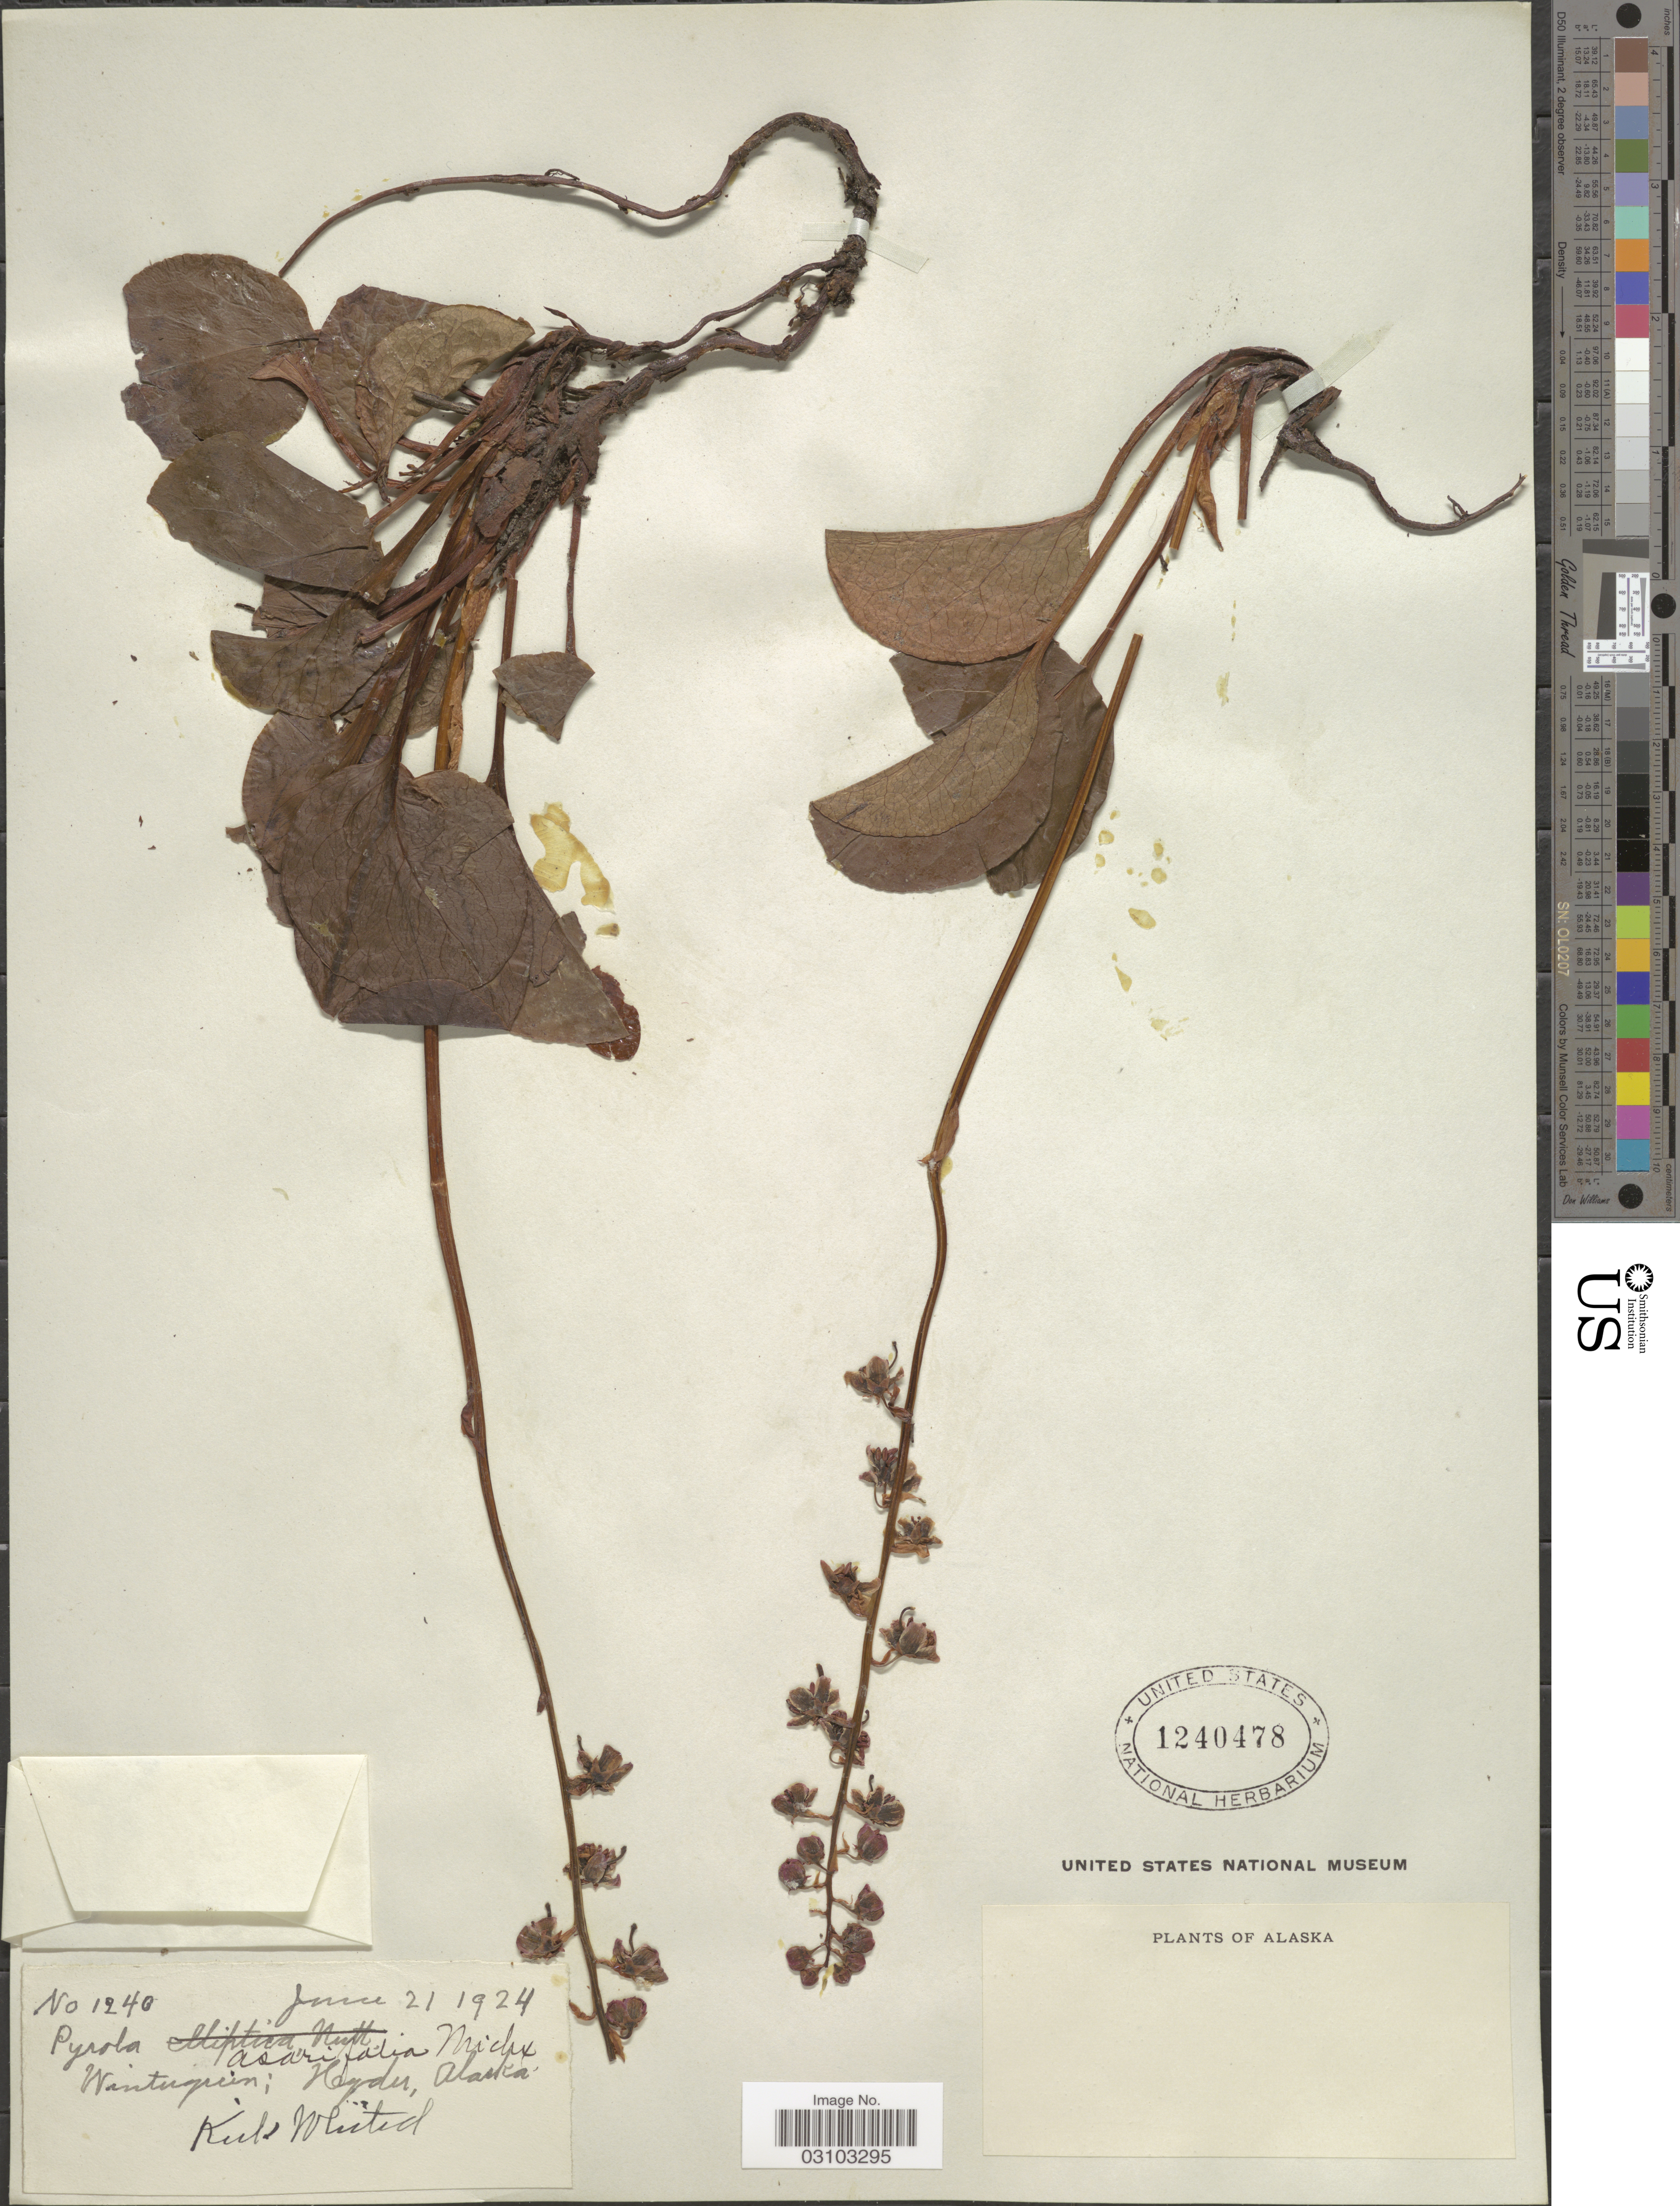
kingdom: Plantae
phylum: Tracheophyta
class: Magnoliopsida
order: Ericales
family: Ericaceae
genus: Pyrola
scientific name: Pyrola asarifolia var. uliginosa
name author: (Torr. & A. Gray) A. Gray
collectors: K. Whited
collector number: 1240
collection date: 1924-06-21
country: United States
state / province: Alaska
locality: Wintergreen: Heyder.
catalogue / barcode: US 1240478